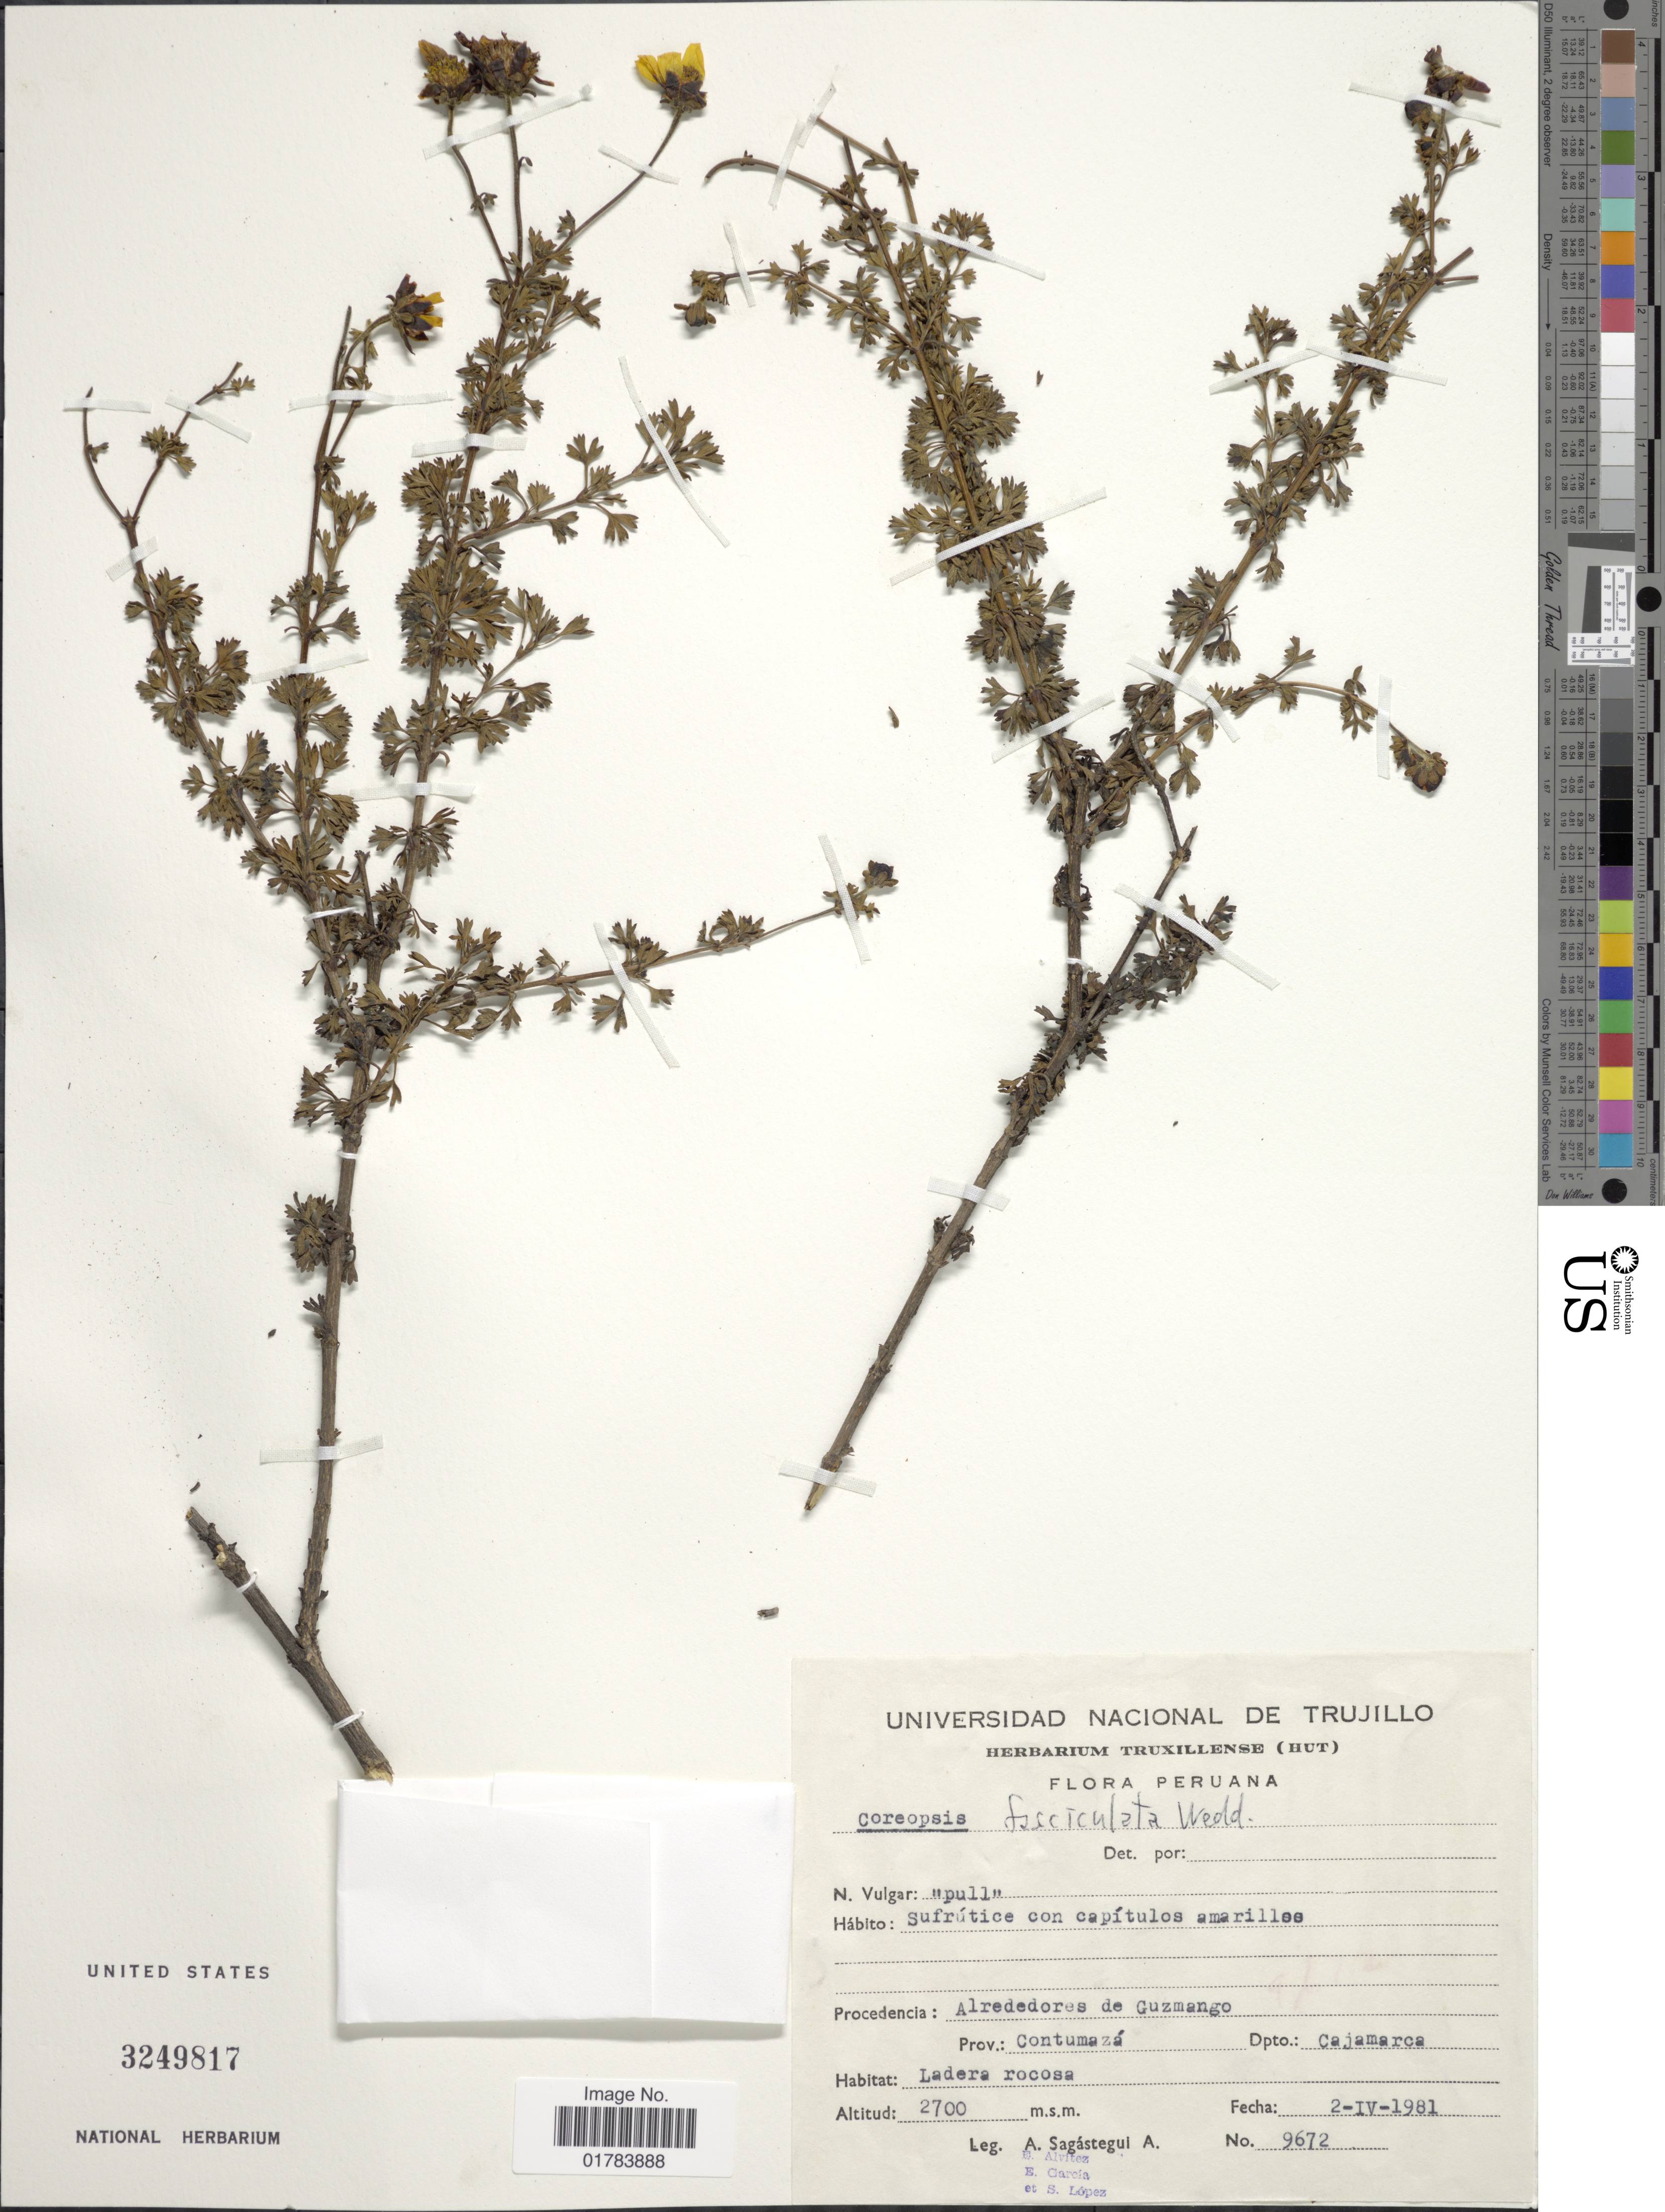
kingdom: Plantae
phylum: Tracheophyta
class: Magnoliopsida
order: Asterales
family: Asteraceae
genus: Coreopsis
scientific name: Coreopsis fasciculata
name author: Wedd.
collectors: A. Sagástegui A., E. Alvitez I., E. García & S. Lopez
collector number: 7672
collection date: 1981-04-02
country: Peru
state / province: Cajamarca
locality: Procedencia: Alrededores de Guzmango, prov. Contumaza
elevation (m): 2700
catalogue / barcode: US 3249817